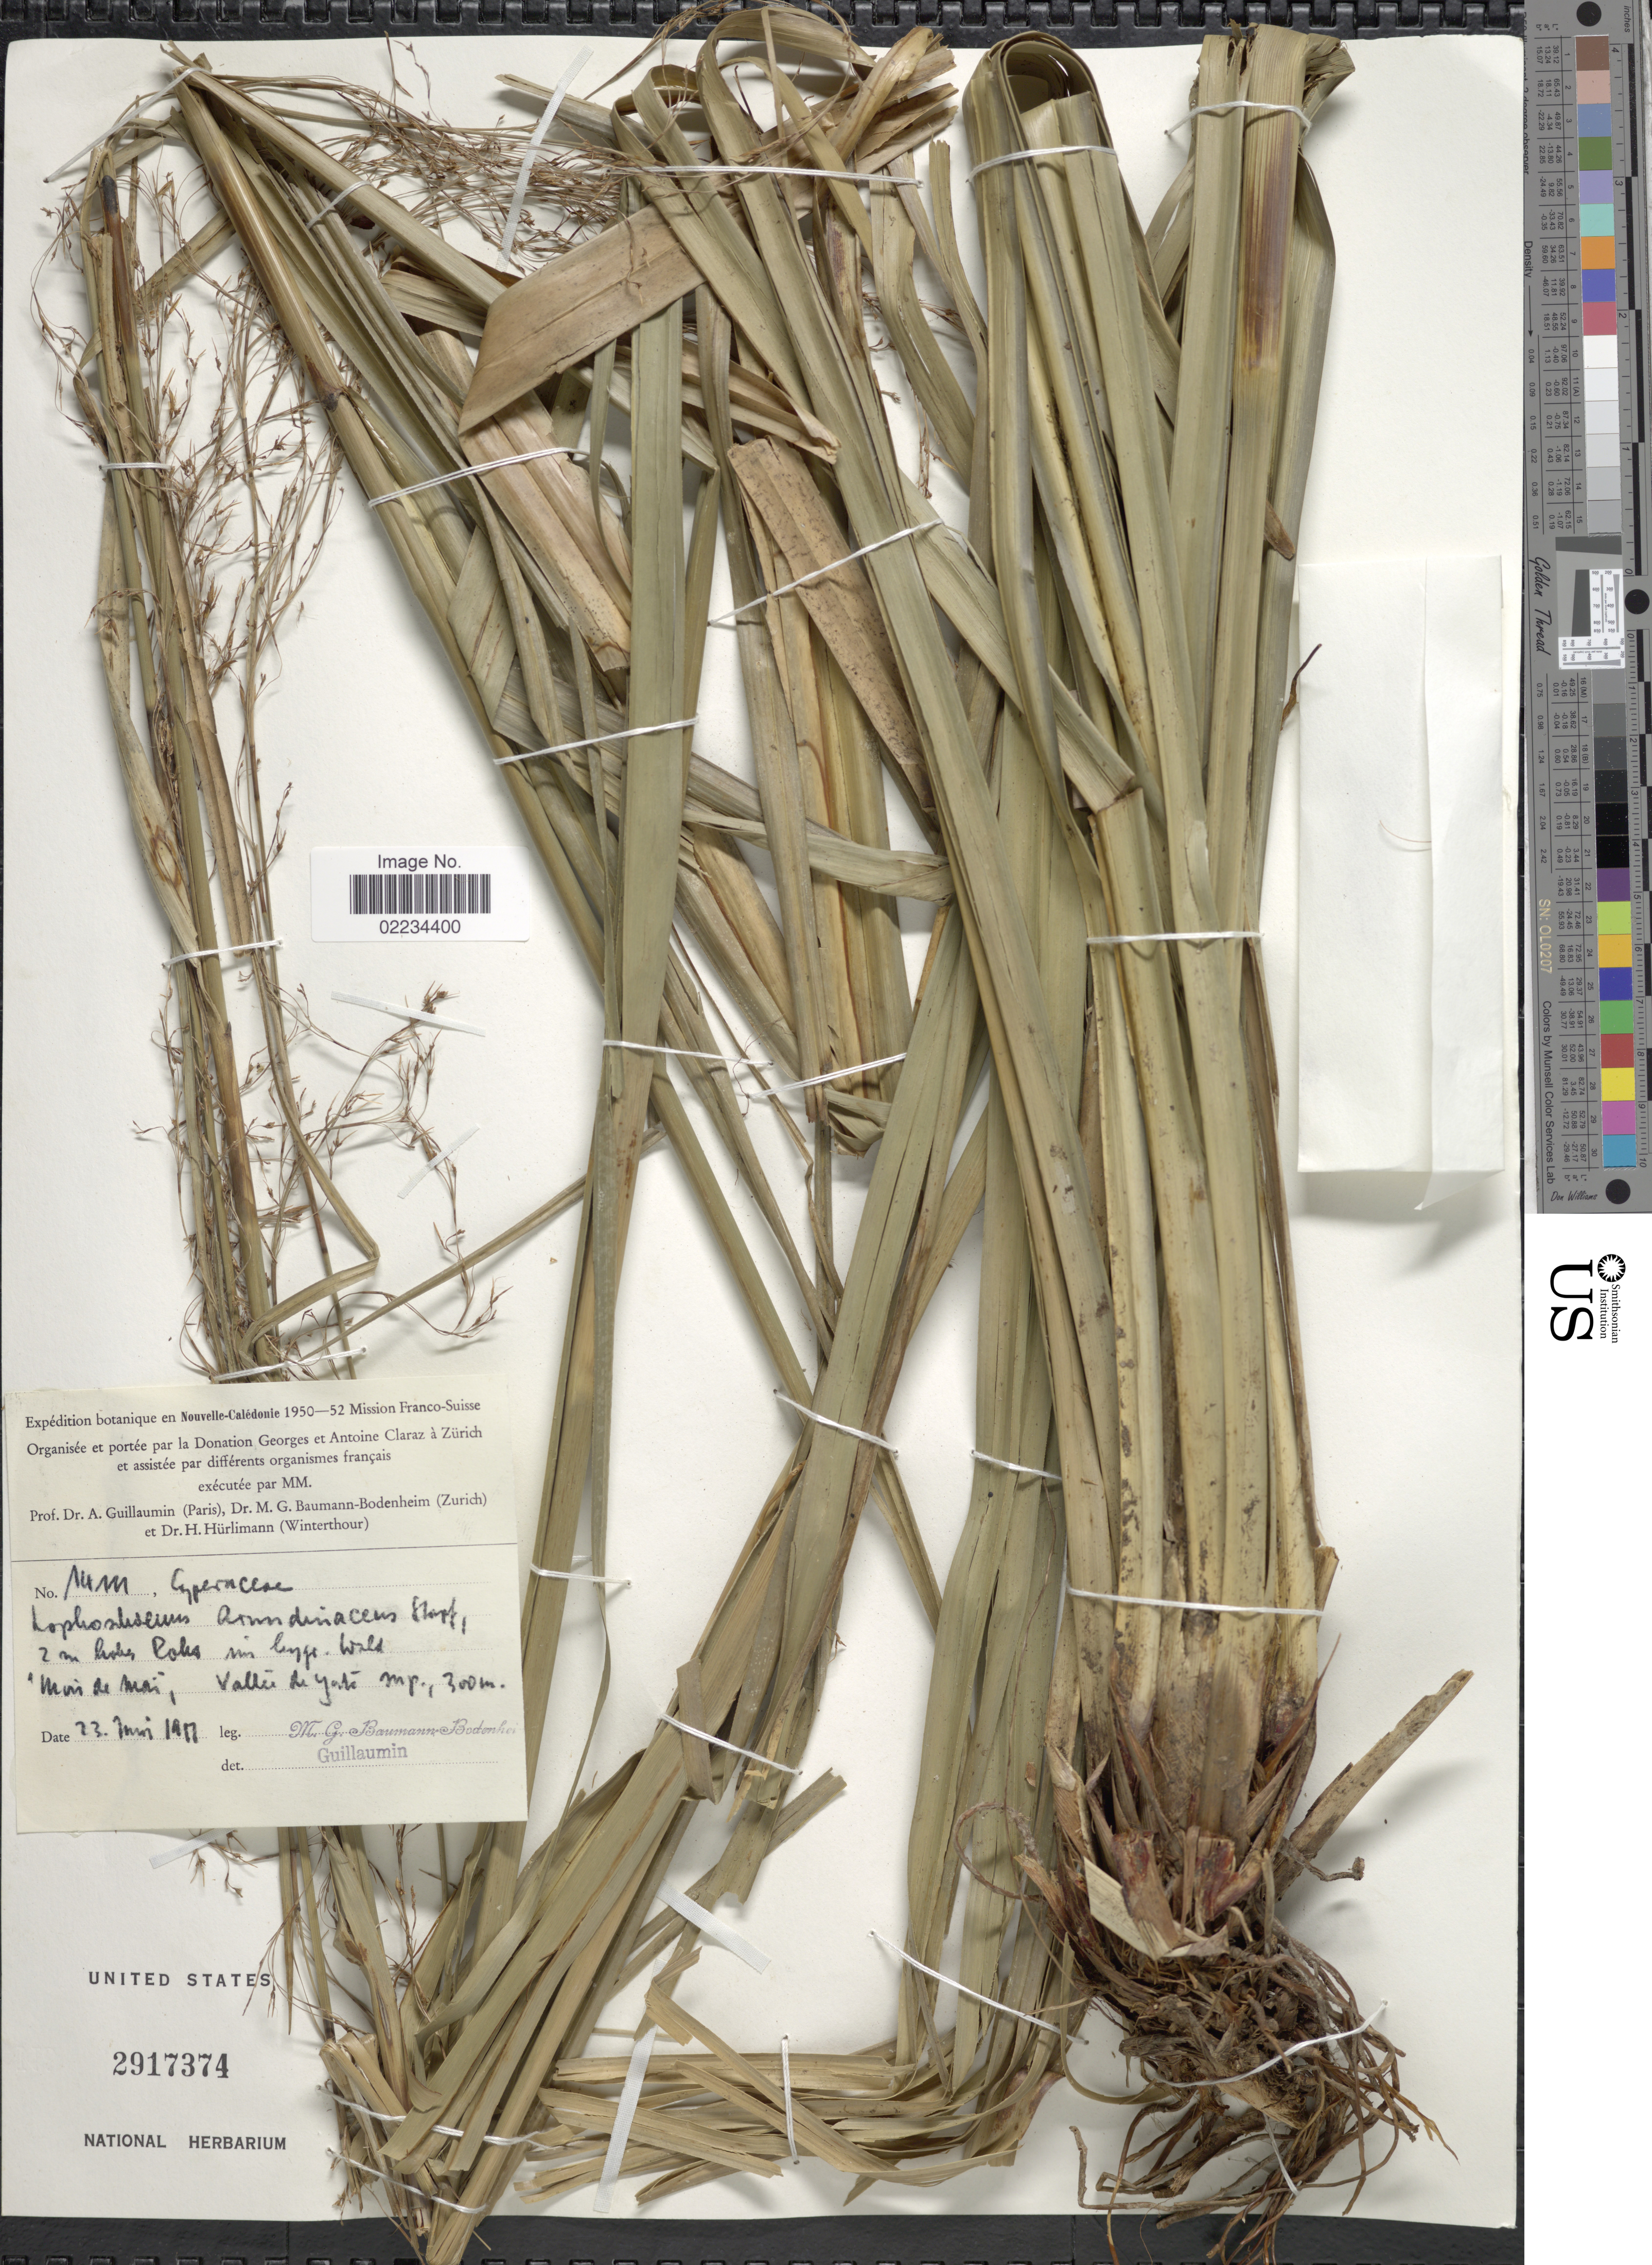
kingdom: Plantae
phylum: Tracheophyta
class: Liliopsida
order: Poales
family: Cyperaceae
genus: Tetraria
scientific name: Tetraria sylvestris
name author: (J. Raynal) Larridon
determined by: Strong, Mark T., (BOT), Smithsonian Institution - National Museum of Natural History (UNITED STATES)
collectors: M. G. Baumann-Bodenheim, A. Guillaumin & H. Hürlimann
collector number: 14111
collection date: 1951-06-23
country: New Caledonia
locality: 'mois de Mai', Vallée de Yaté mp [interpreted]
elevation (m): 300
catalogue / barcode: US 2917374